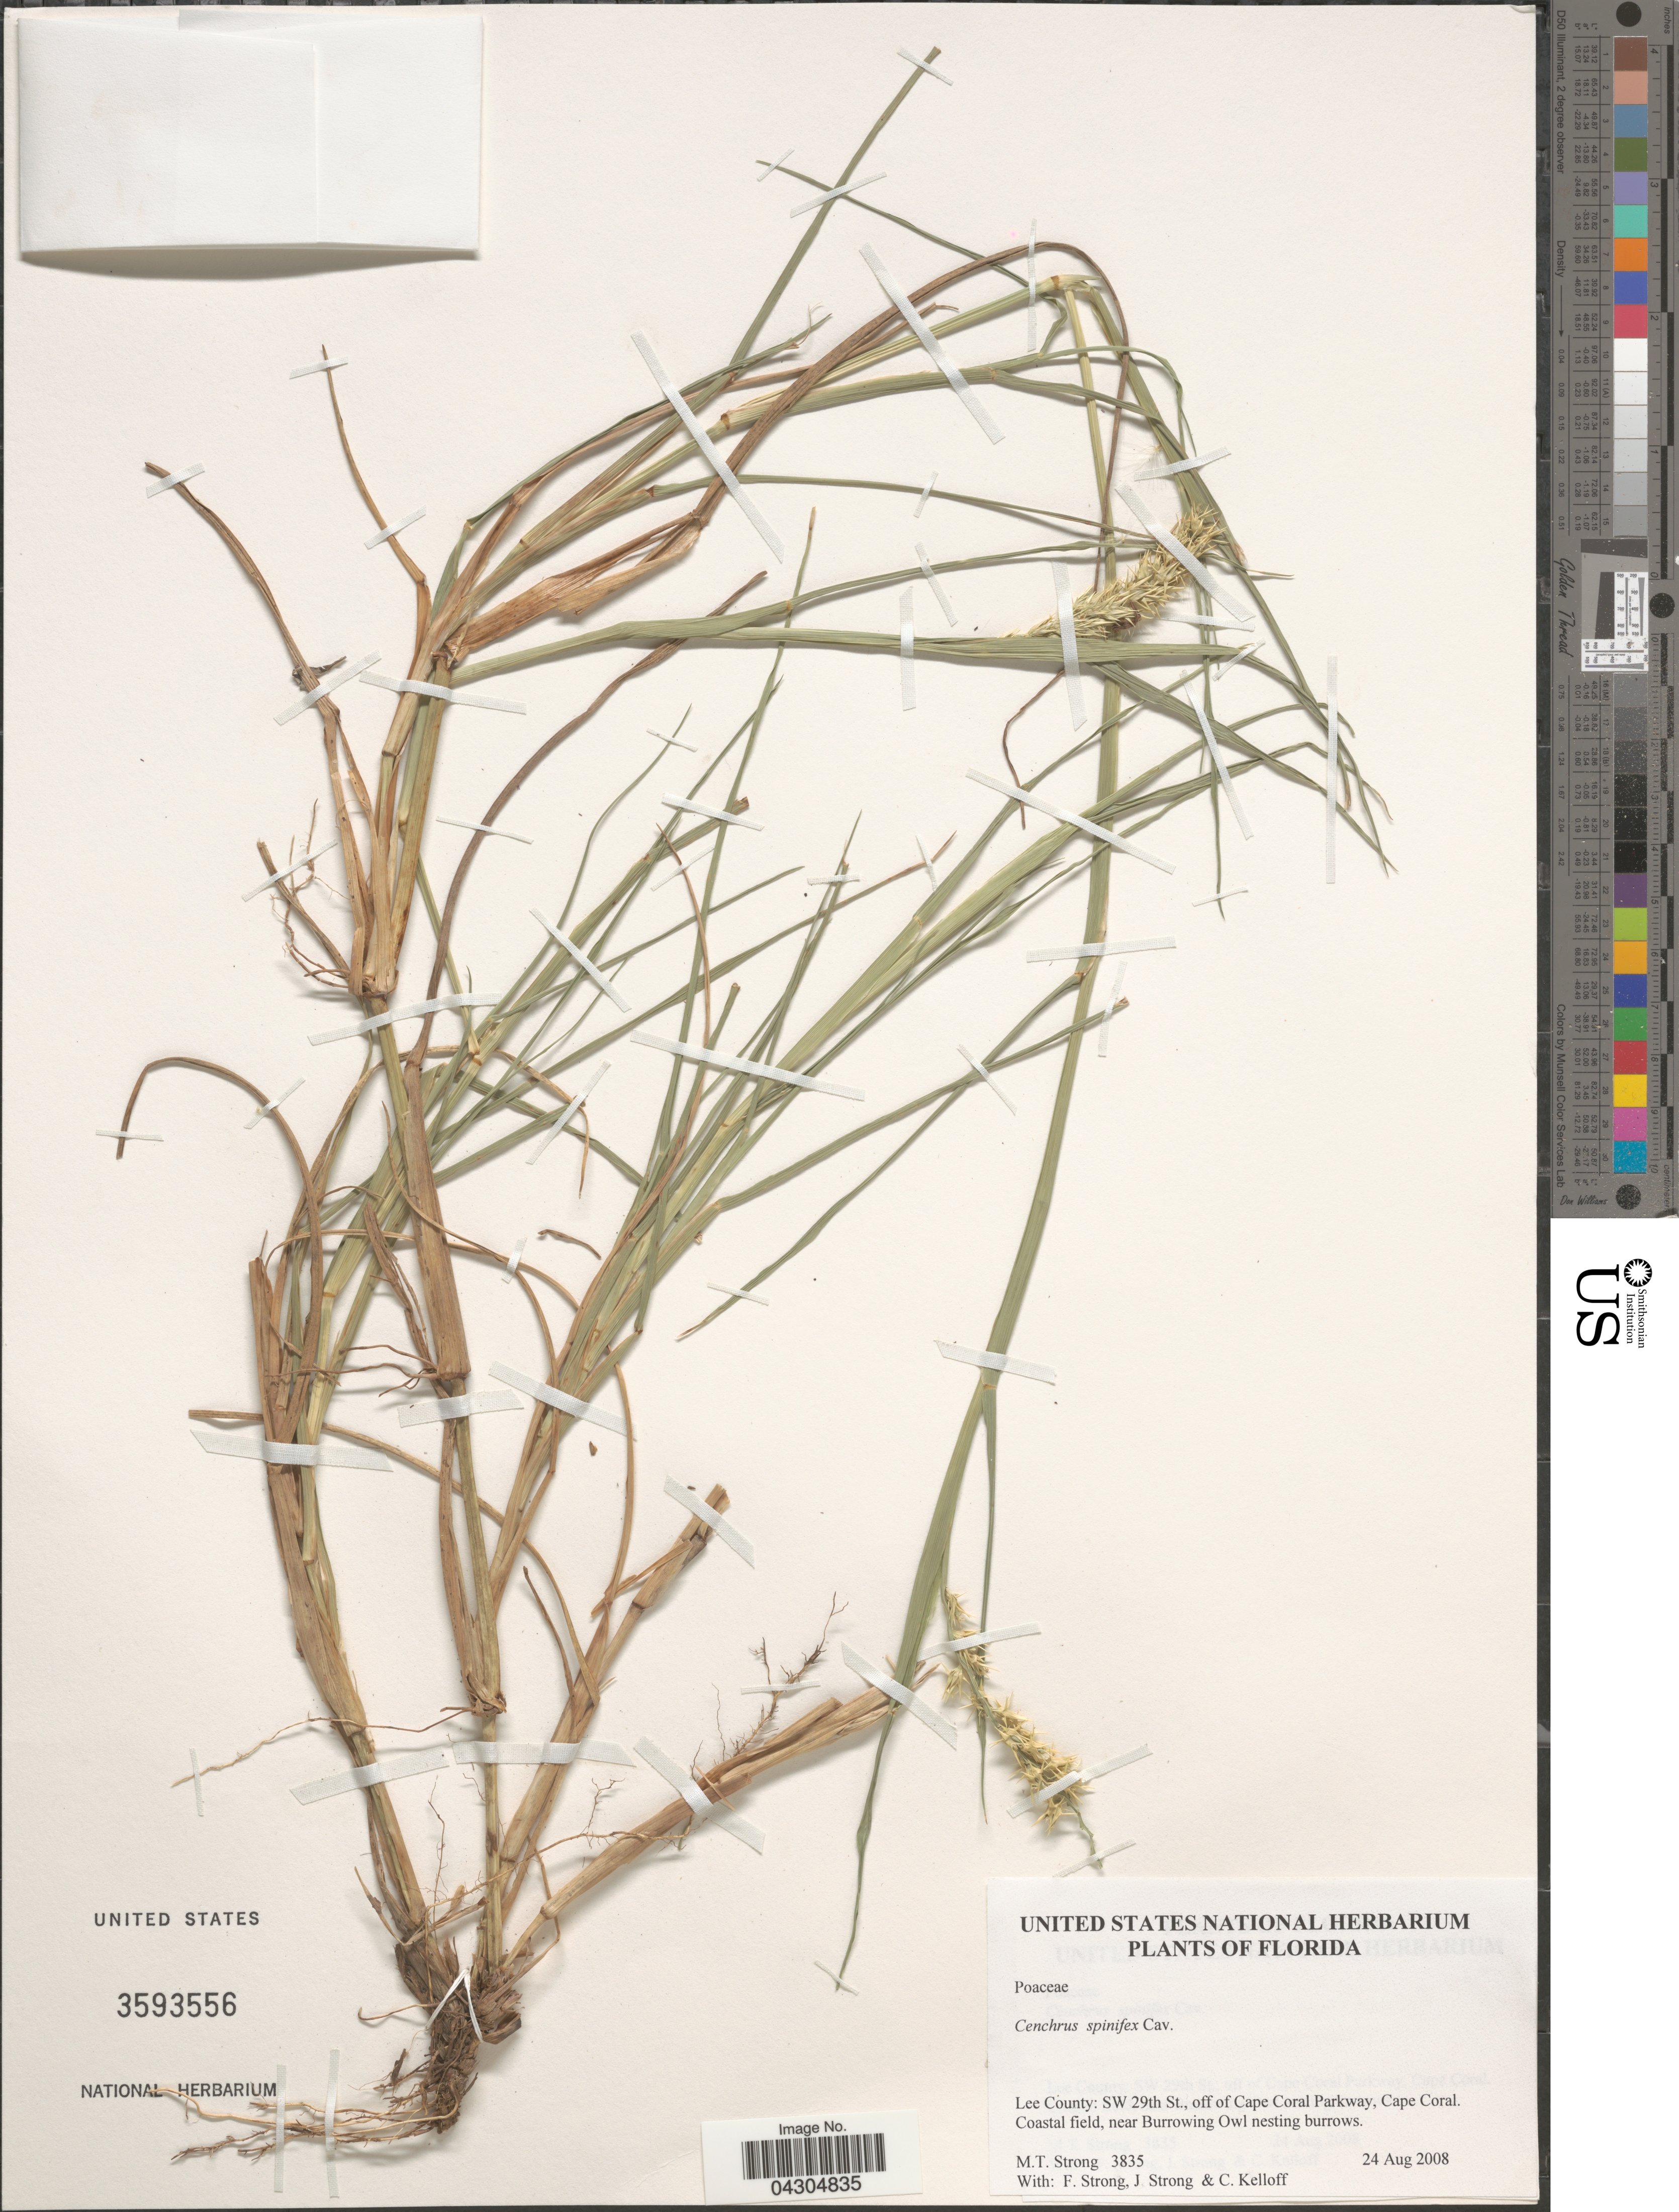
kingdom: Plantae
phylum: Tracheophyta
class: Liliopsida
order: Poales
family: Poaceae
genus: Cenchrus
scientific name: Cenchrus spinifex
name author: Cav.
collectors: M. T. Strong, F. Strong, J. Strong & C. L. Kelloff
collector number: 3835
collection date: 2008-08-24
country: United States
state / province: Florida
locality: Lee County: SW 29th St., off of Cape Coral Parkway, Cape Coral. Coastal field, near Burrowing Owl nesting burrows.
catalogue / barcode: US 3593556